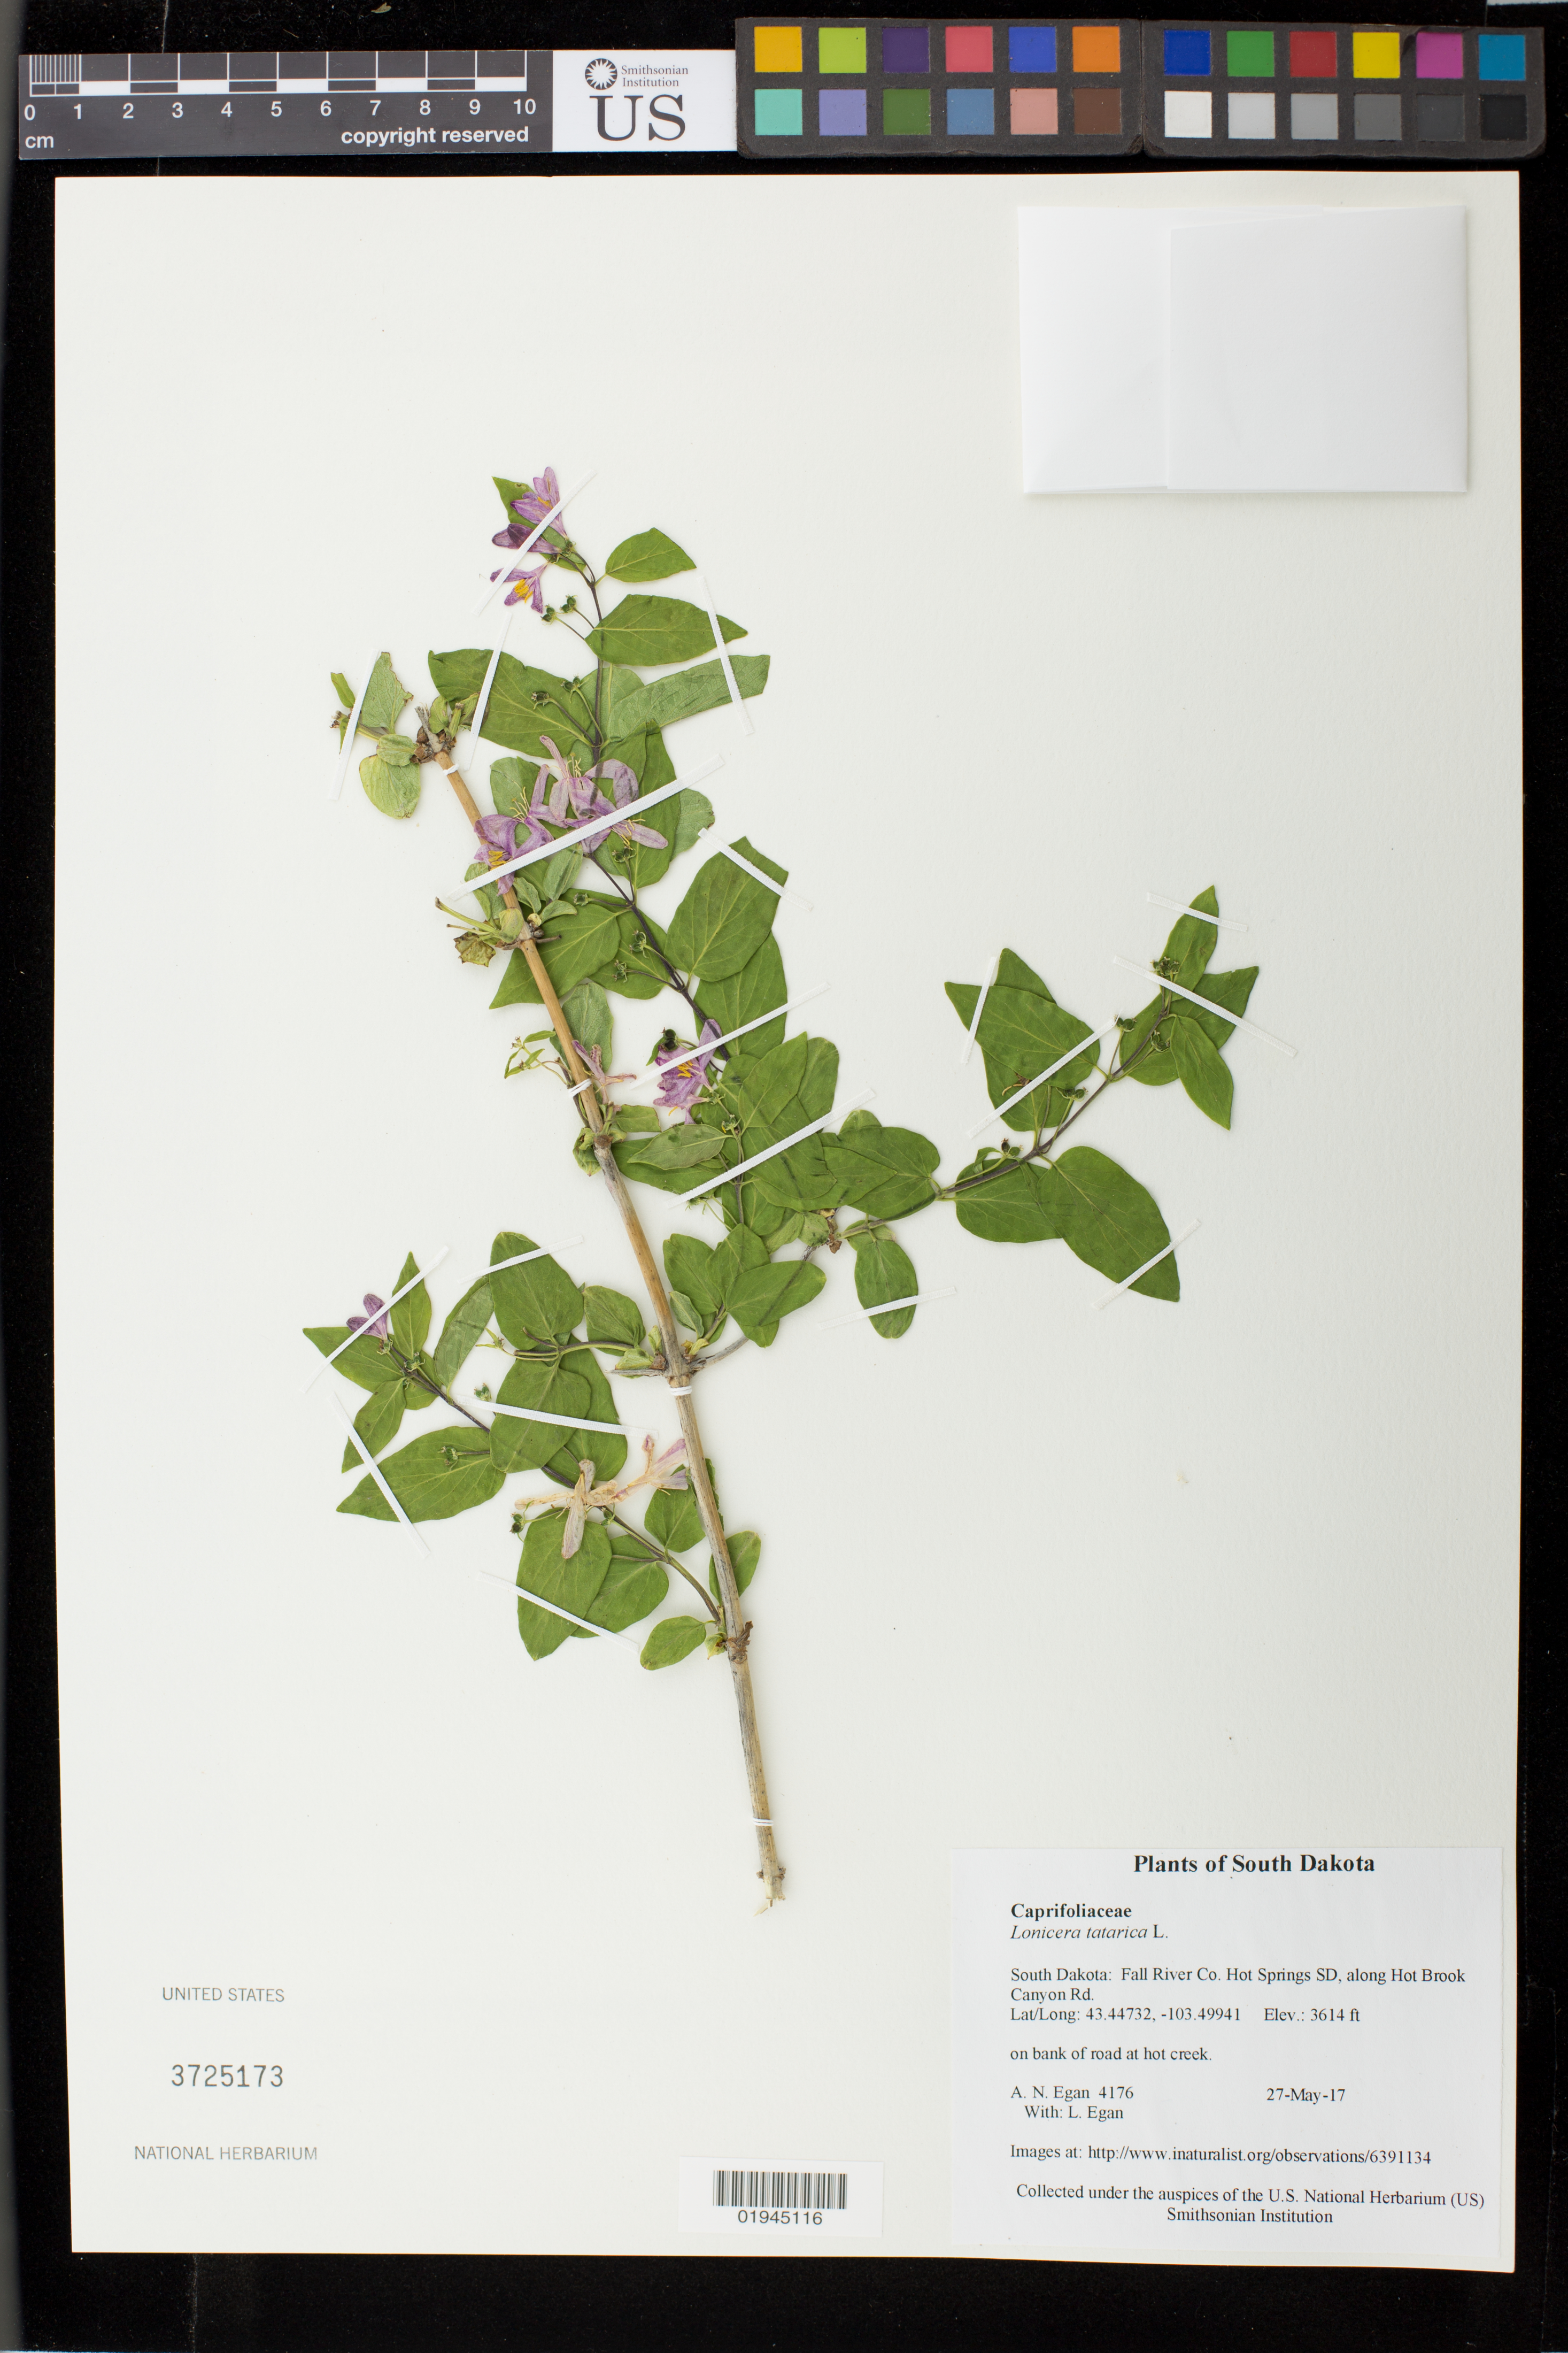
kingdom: Plantae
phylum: Tracheophyta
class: Magnoliopsida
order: Dipsacales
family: Caprifoliaceae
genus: Lonicera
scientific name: Lonicera tatarica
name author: L.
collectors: A. N. Egan & L. Egan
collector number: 4176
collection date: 2017-05-27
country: United States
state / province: South Dakota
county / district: Fall River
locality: Hot Springs SD, along Hot Brook Canyon Rd.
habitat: on bank of road at hot creek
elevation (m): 1102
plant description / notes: http://www.inaturalist.org/observations/6391134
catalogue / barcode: US 3725173